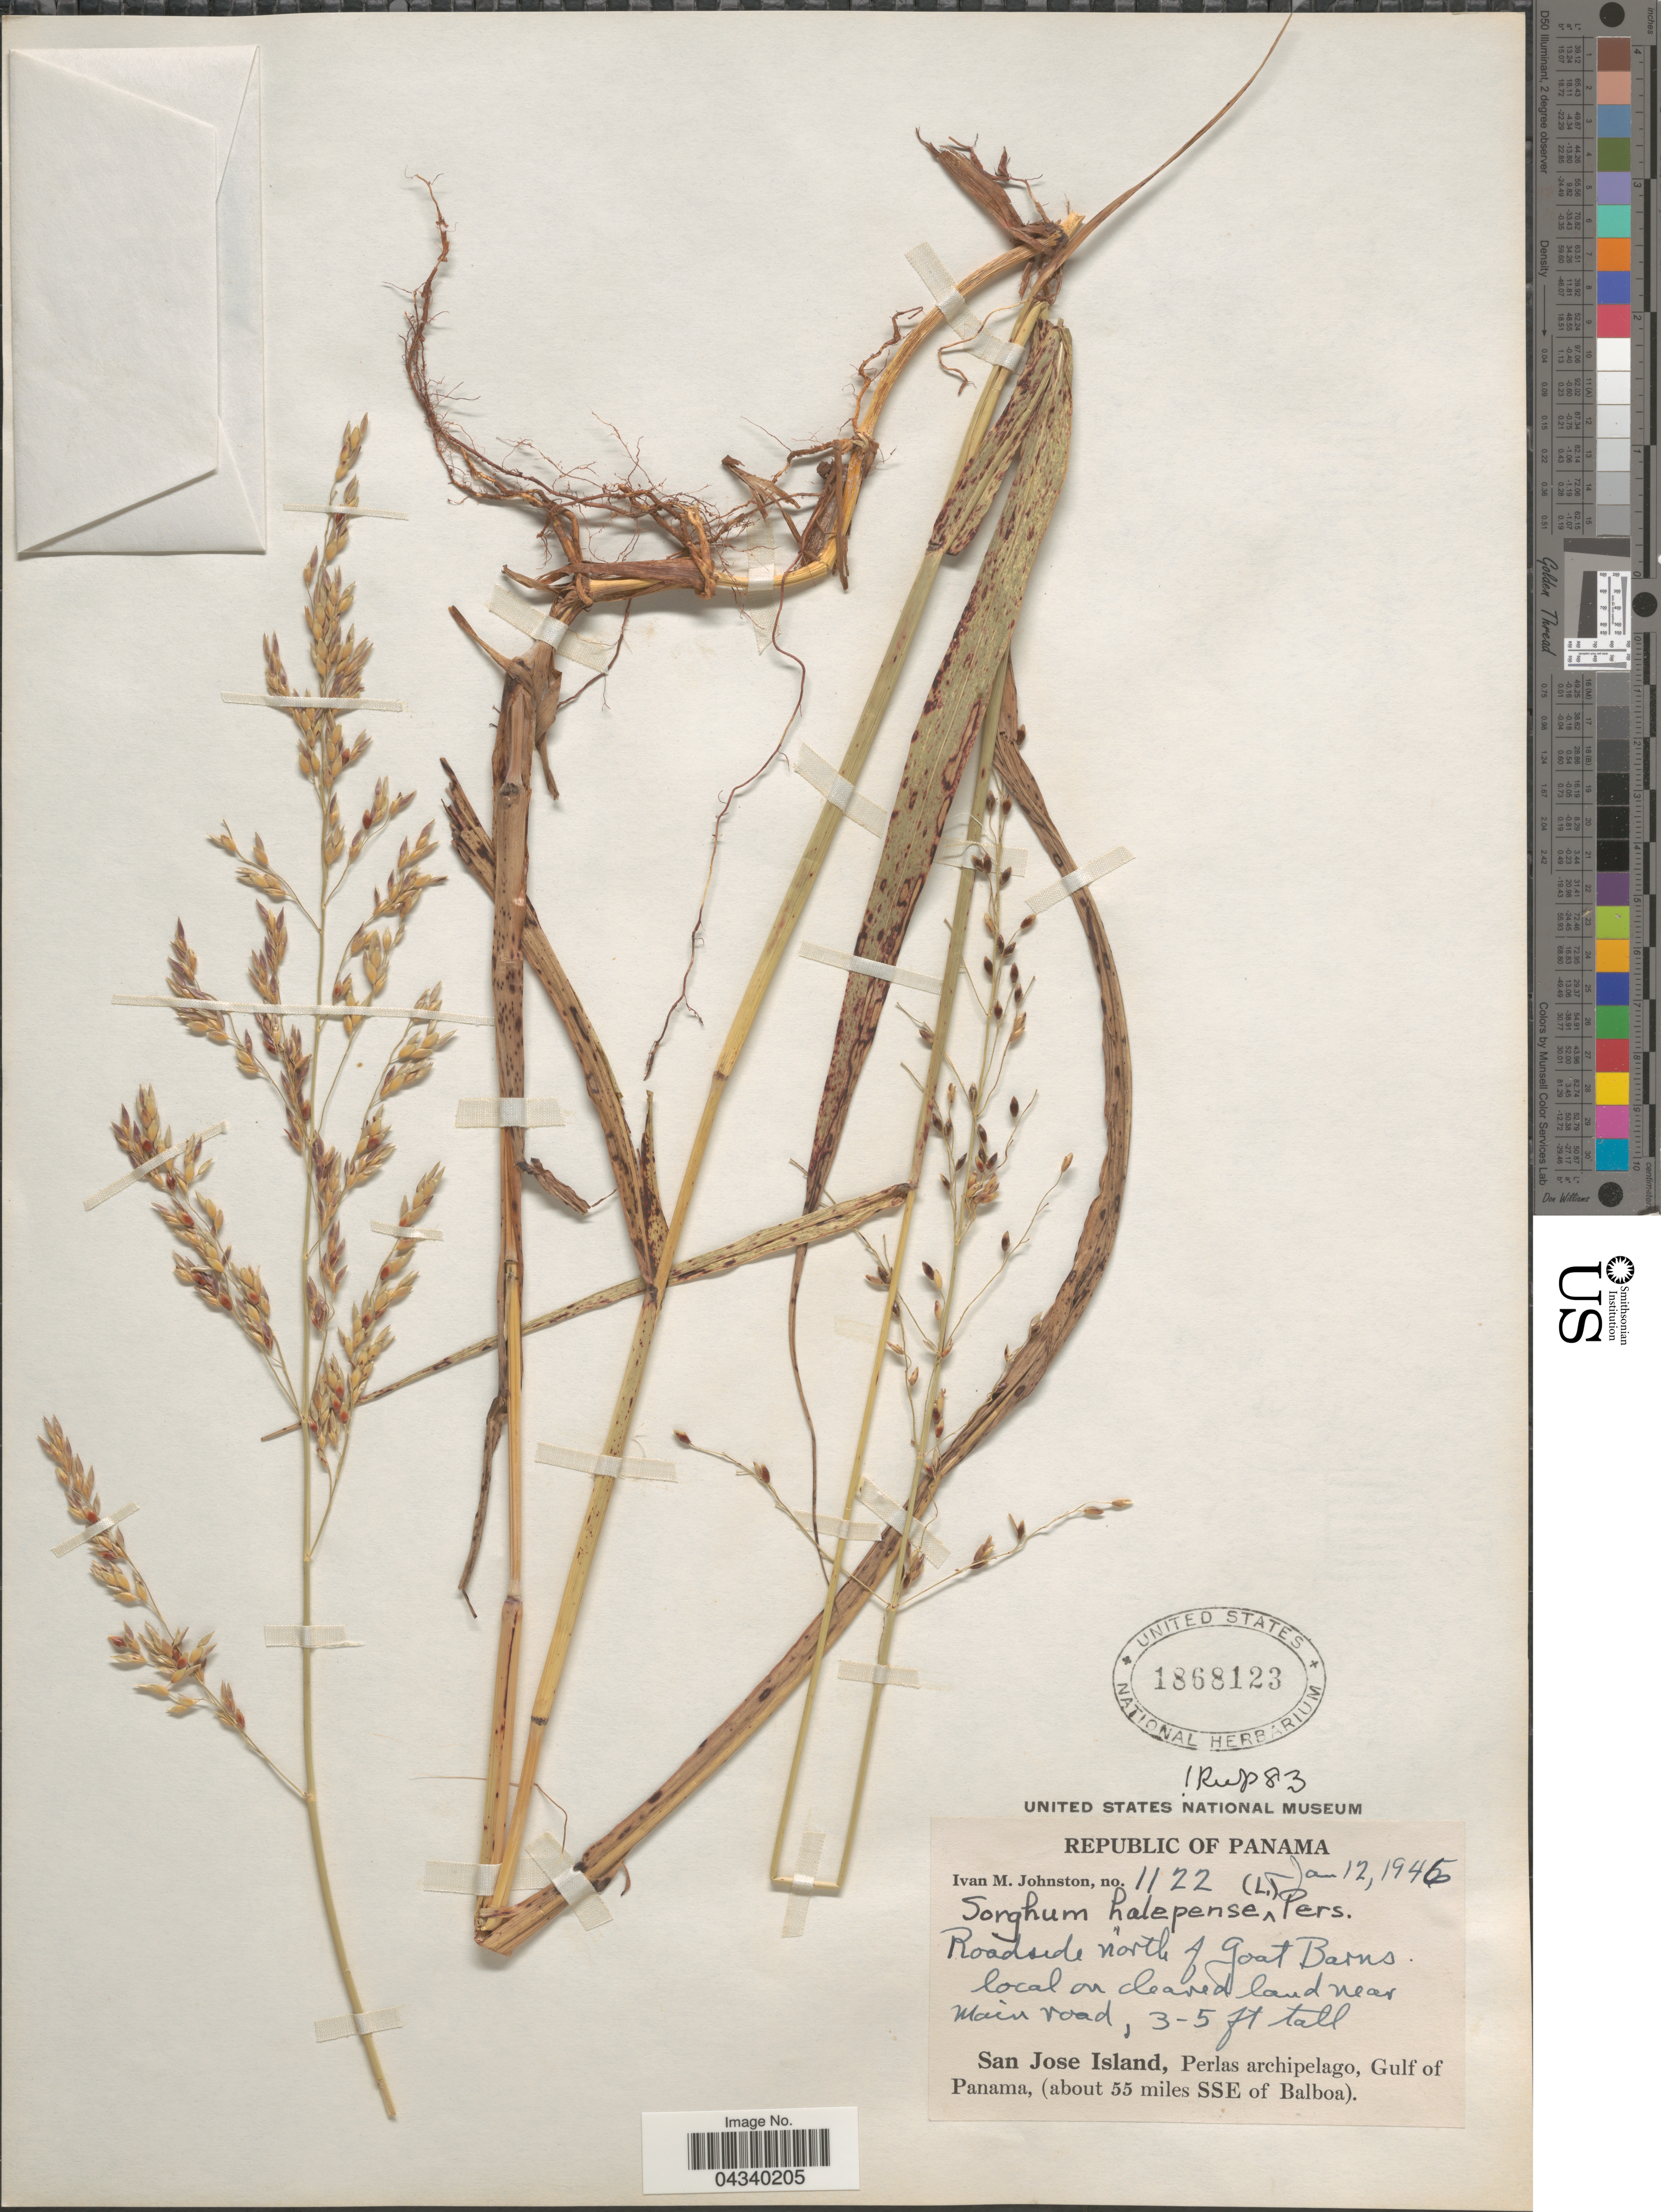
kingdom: Plantae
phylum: Tracheophyta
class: Liliopsida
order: Poales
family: Poaceae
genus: Sorghum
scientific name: Sorghum halepense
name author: (L.) Pers.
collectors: I.M. Johnston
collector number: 1122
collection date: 1946-01-12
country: Panama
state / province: Panamá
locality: Roadside north of Goat Barns local on cleared land near main road. San Jose Island, Perlas archipelago, Gulf of Panama, (about 55 miles SSE of Balboa).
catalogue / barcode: US 1868123